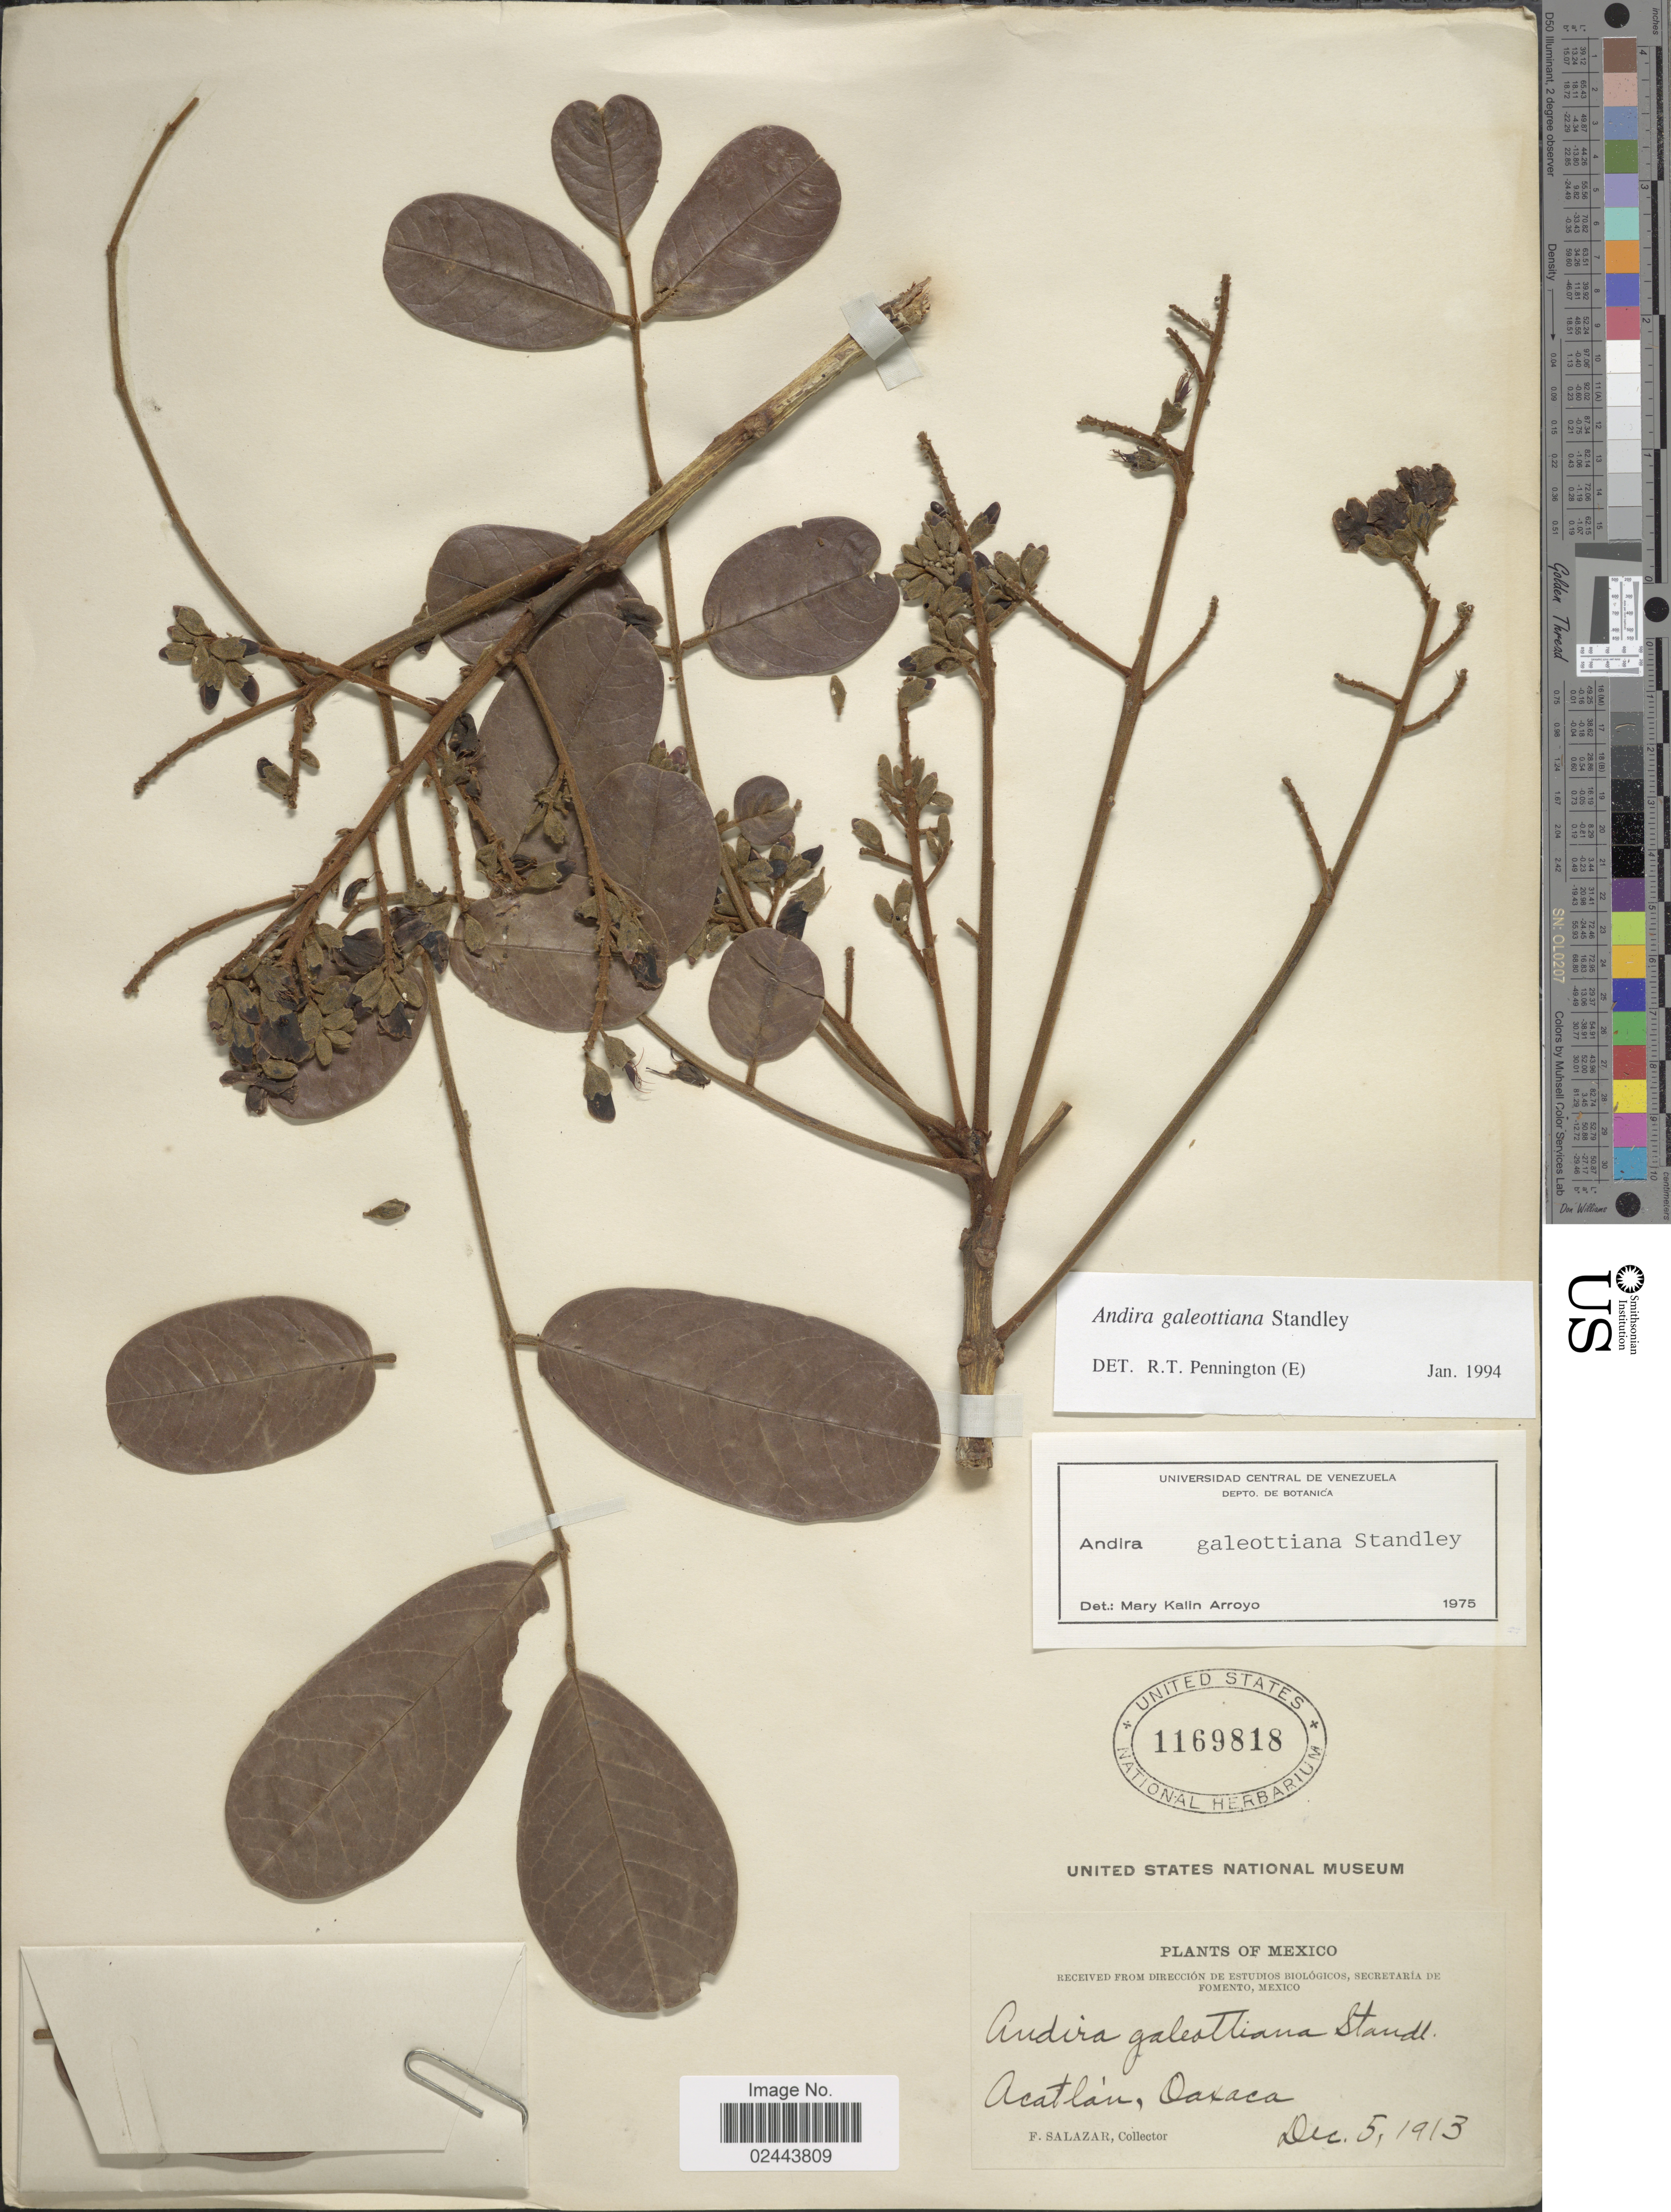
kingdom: Plantae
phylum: Tracheophyta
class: Magnoliopsida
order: Fabales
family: Fabaceae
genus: Andira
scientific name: Andira galeottiana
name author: Standl.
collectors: F. Salazar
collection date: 1913-12-05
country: Mexico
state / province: Oaxaca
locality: Acatlan.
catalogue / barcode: US 1169818